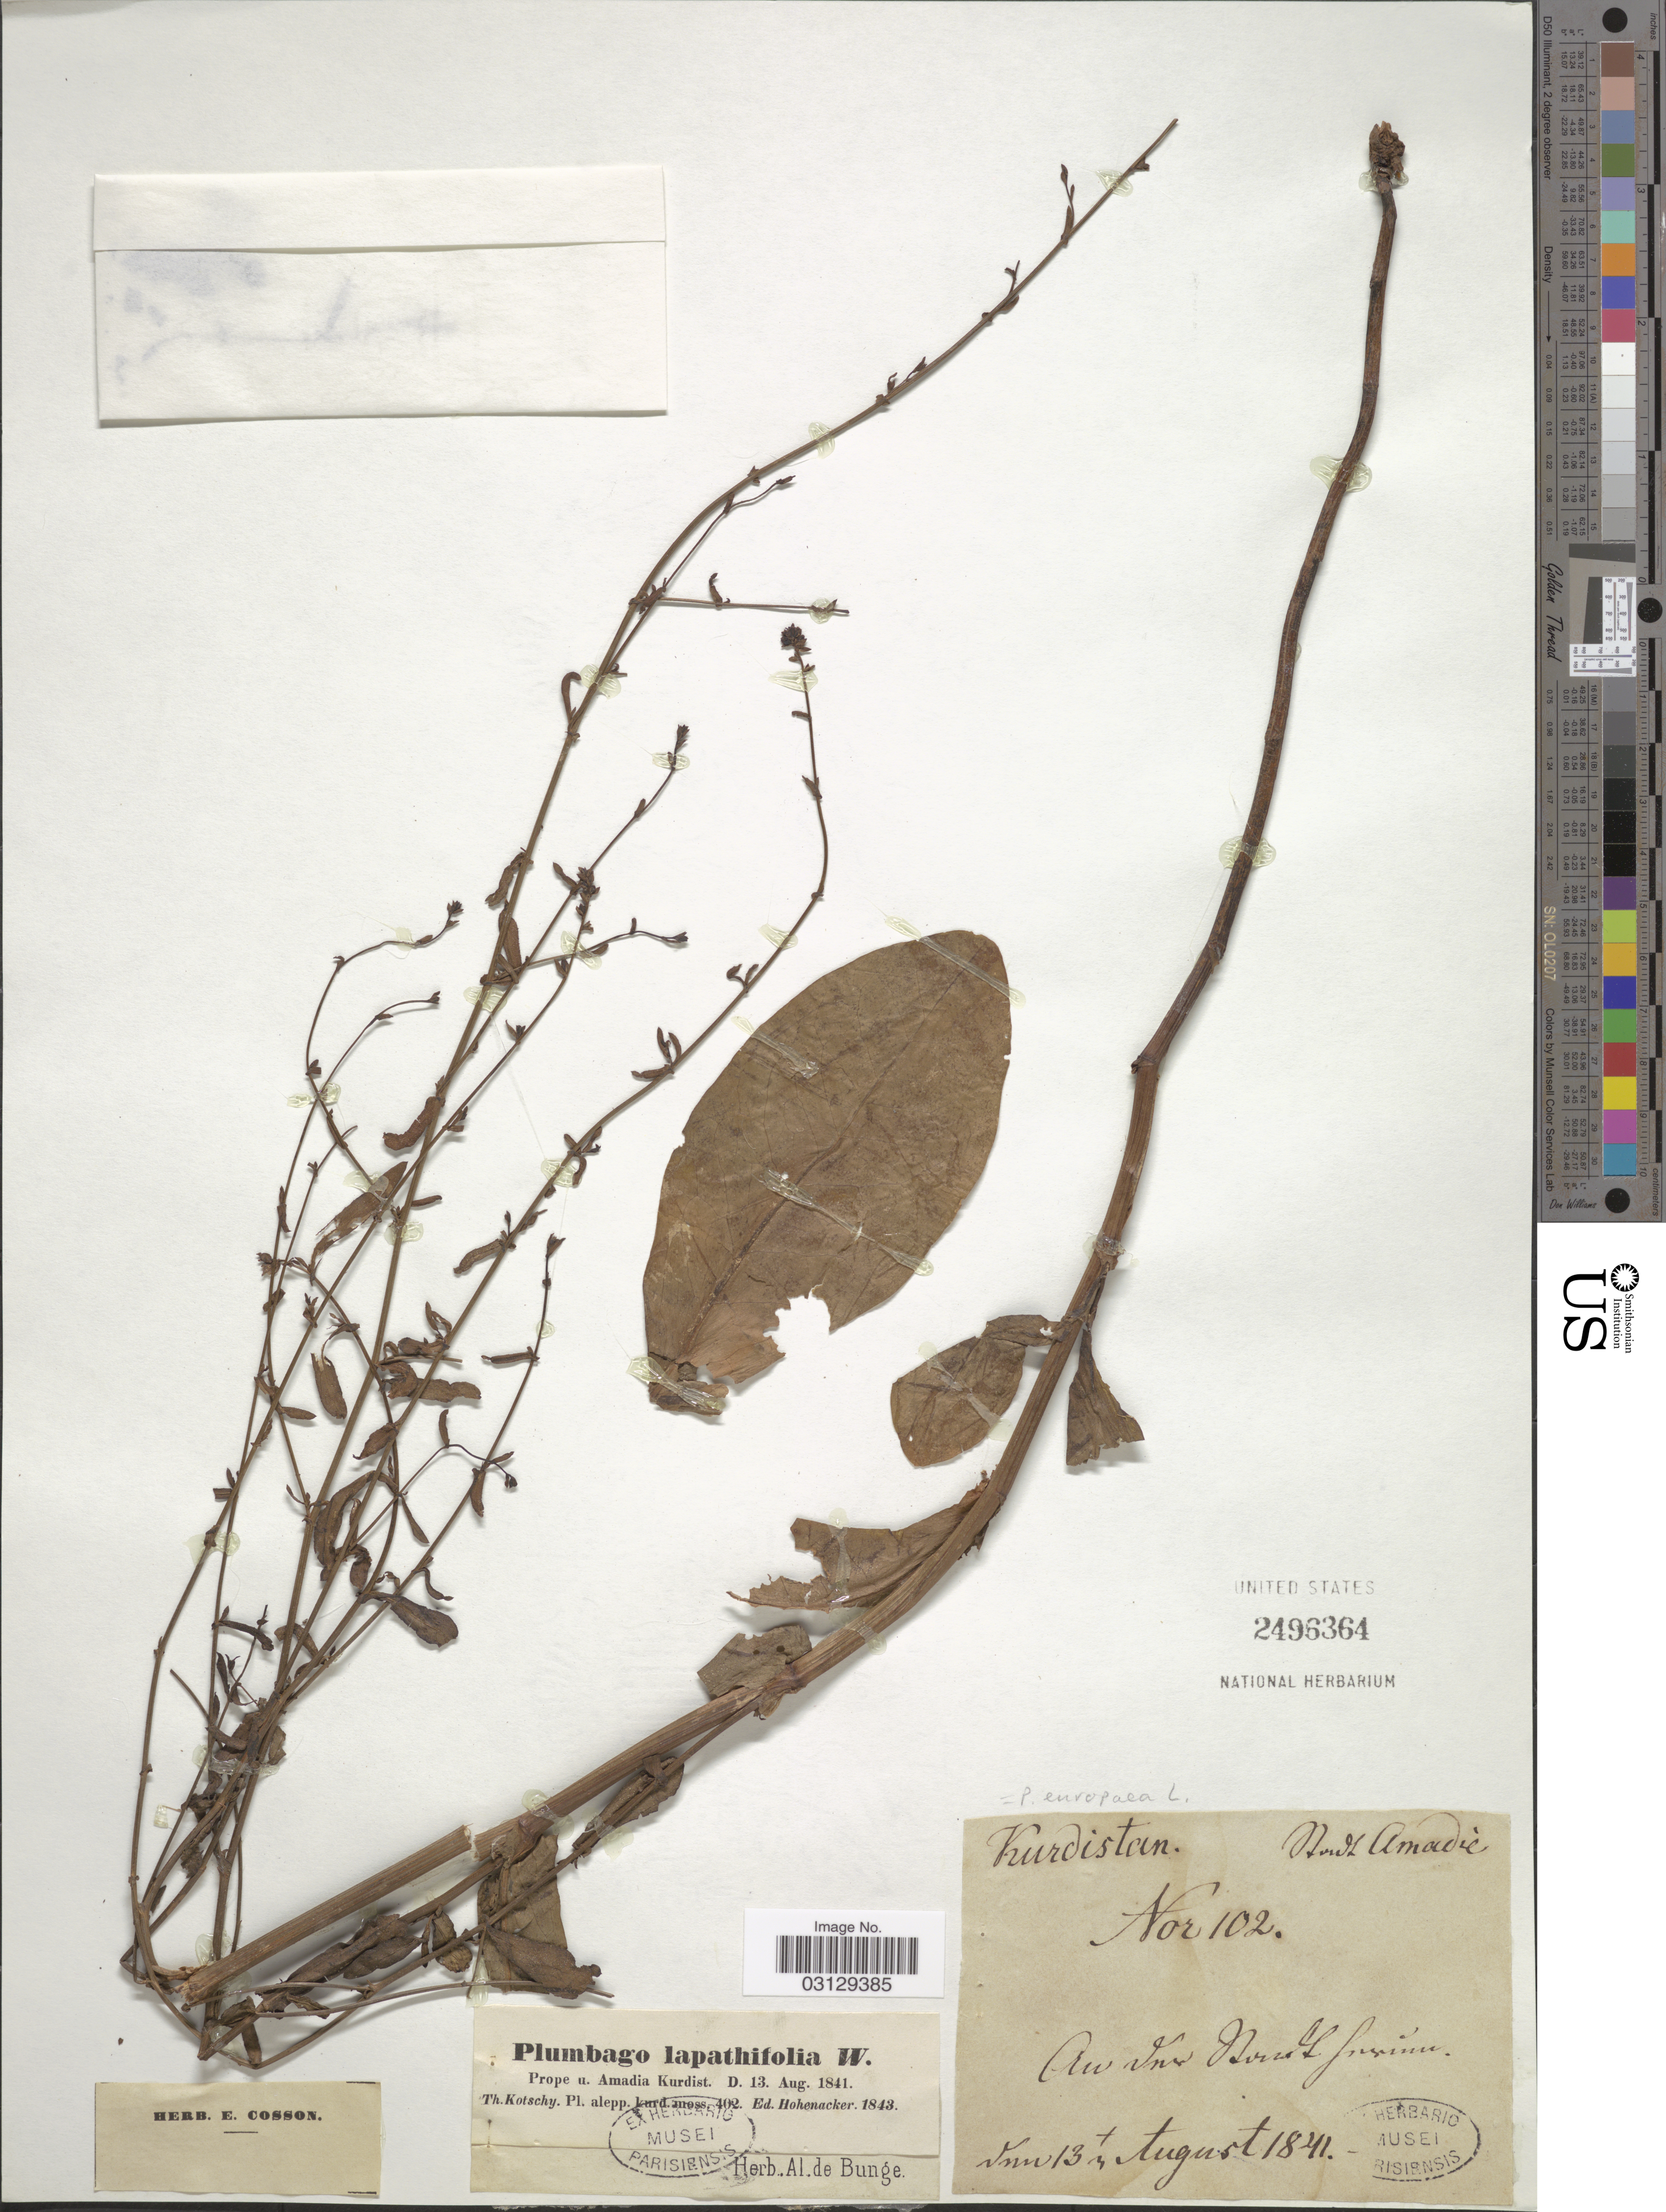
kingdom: Plantae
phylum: Tracheophyta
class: Magnoliopsida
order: Caryophyllales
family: Plumbaginaceae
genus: Plumbago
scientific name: Plumbago europaea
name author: L.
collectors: K. G. Kotschy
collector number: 102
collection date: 1841-08-13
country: Iran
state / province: Kurdistan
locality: Prope u. Amadia Kurdist. Kurdistan. Noud[interpreted] Amadie. Au der Noundl Gusinn. [interpreted]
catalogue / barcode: US 2496364